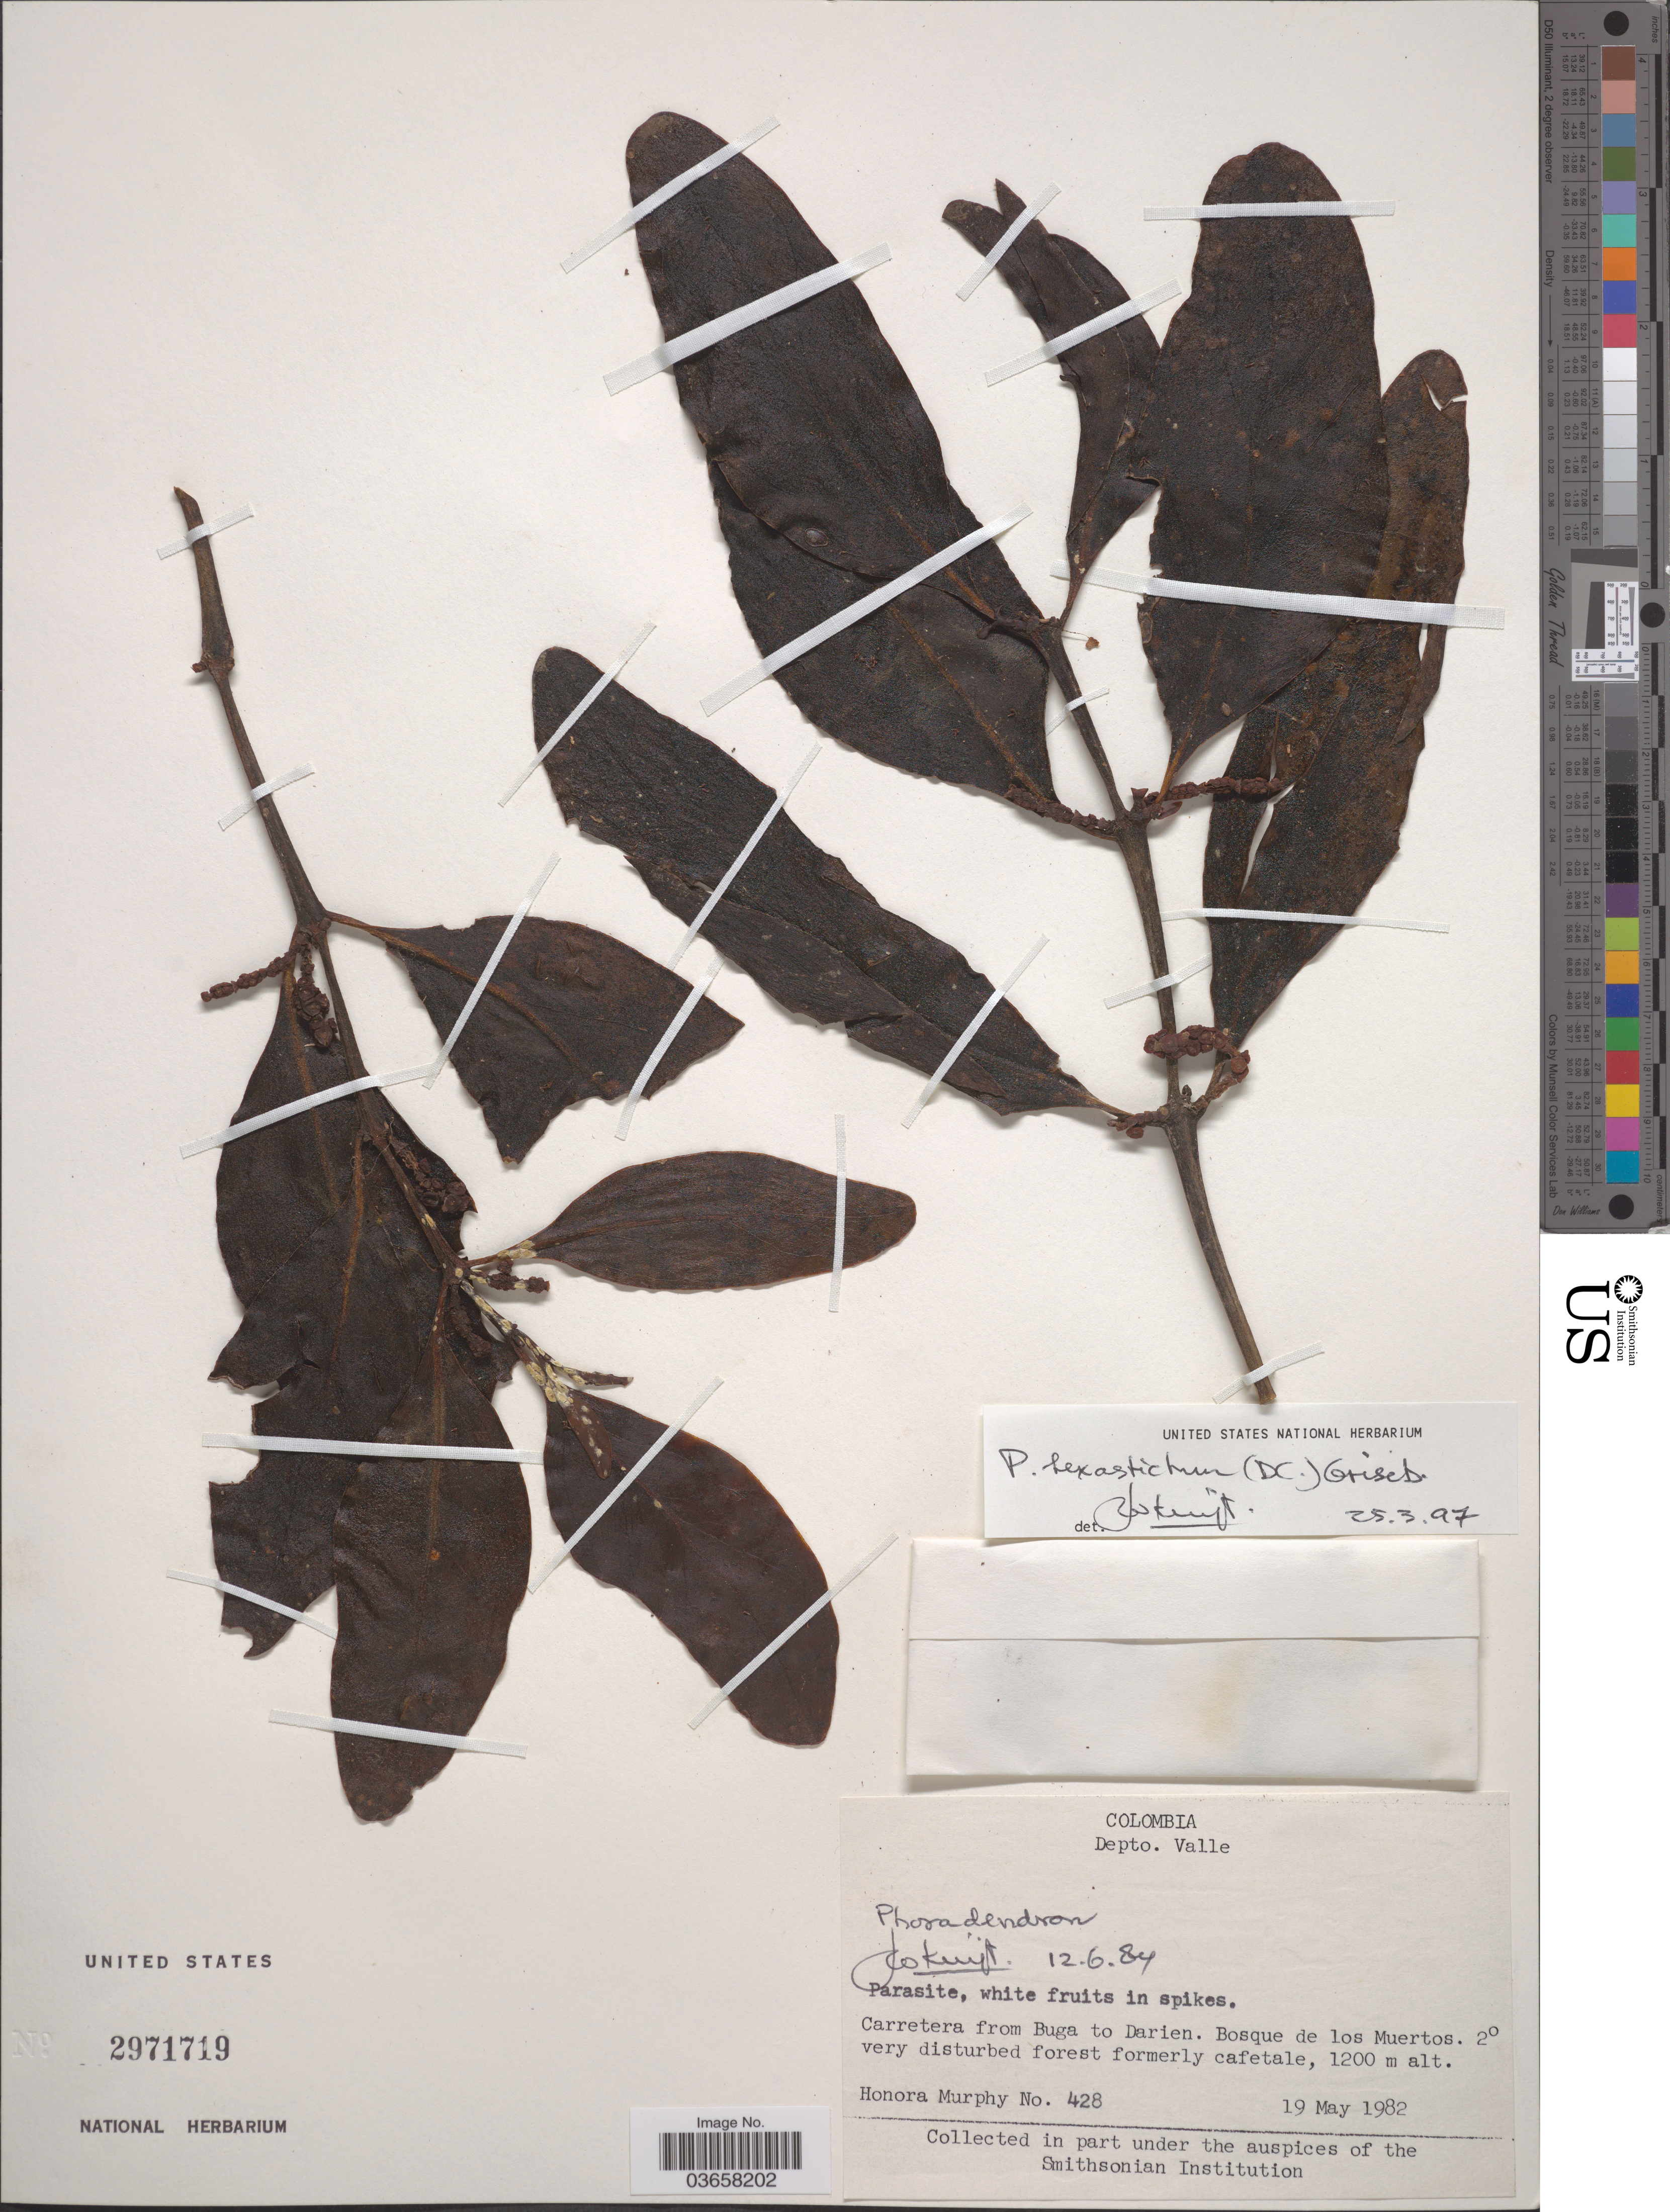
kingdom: Plantae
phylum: Tracheophyta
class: Magnoliopsida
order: Santalales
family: Viscaceae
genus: Phoradendron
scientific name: Phoradendron sp.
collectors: H. Murphy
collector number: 428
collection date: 1982-05-19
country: Colombia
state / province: Valle del Cauca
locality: Depto. Valle. Carretera from Buga to Darien. Bosque de los Muertos.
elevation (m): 1200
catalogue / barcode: US 2971719